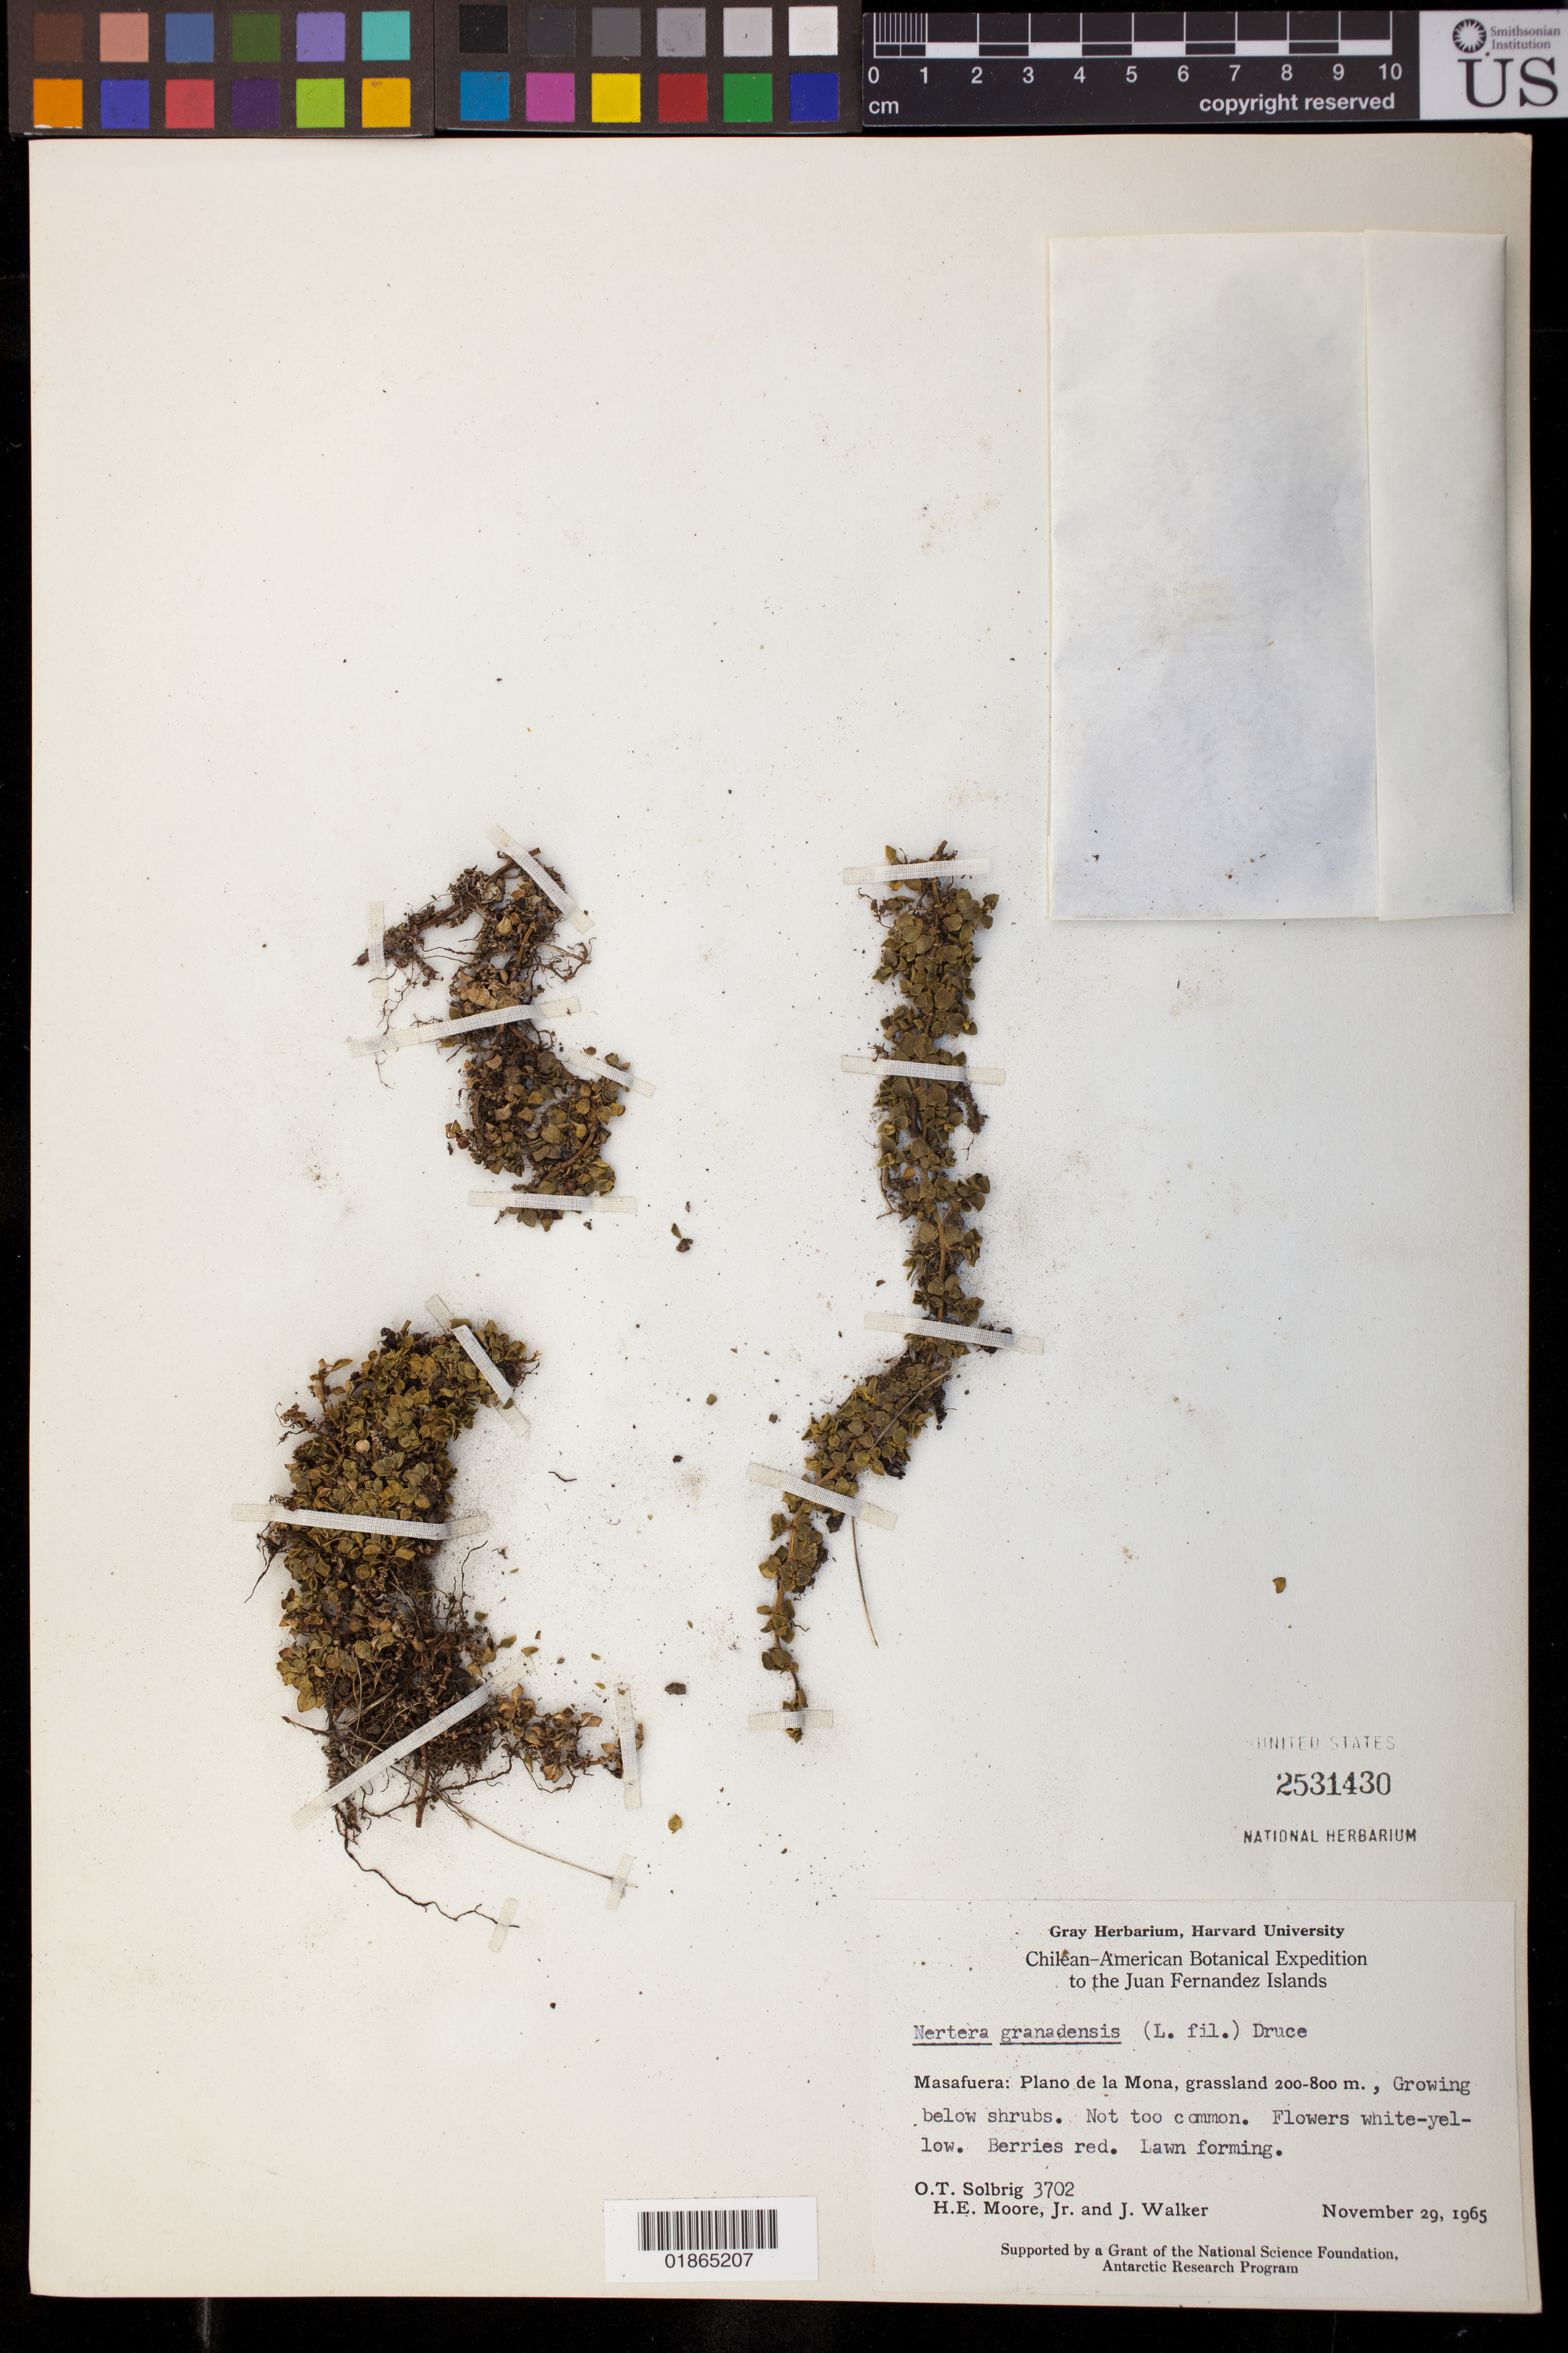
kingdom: Plantae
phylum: Tracheophyta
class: Magnoliopsida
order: Gentianales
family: Rubiaceae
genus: Nertera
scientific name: Nertera granadensis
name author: (Mutis ex L. f.) Druce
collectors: O. T. Solbrig, H. Moore & J. Walker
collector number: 3702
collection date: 1965-11-29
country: Chile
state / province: Valparaíso (V)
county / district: Juan Fernandez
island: Mas Afuera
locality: Juan Fernandez Islands, Masafuera: Plano de la Mona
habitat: Grassland. Growing below shrubs.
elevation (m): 200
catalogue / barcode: US 2531430